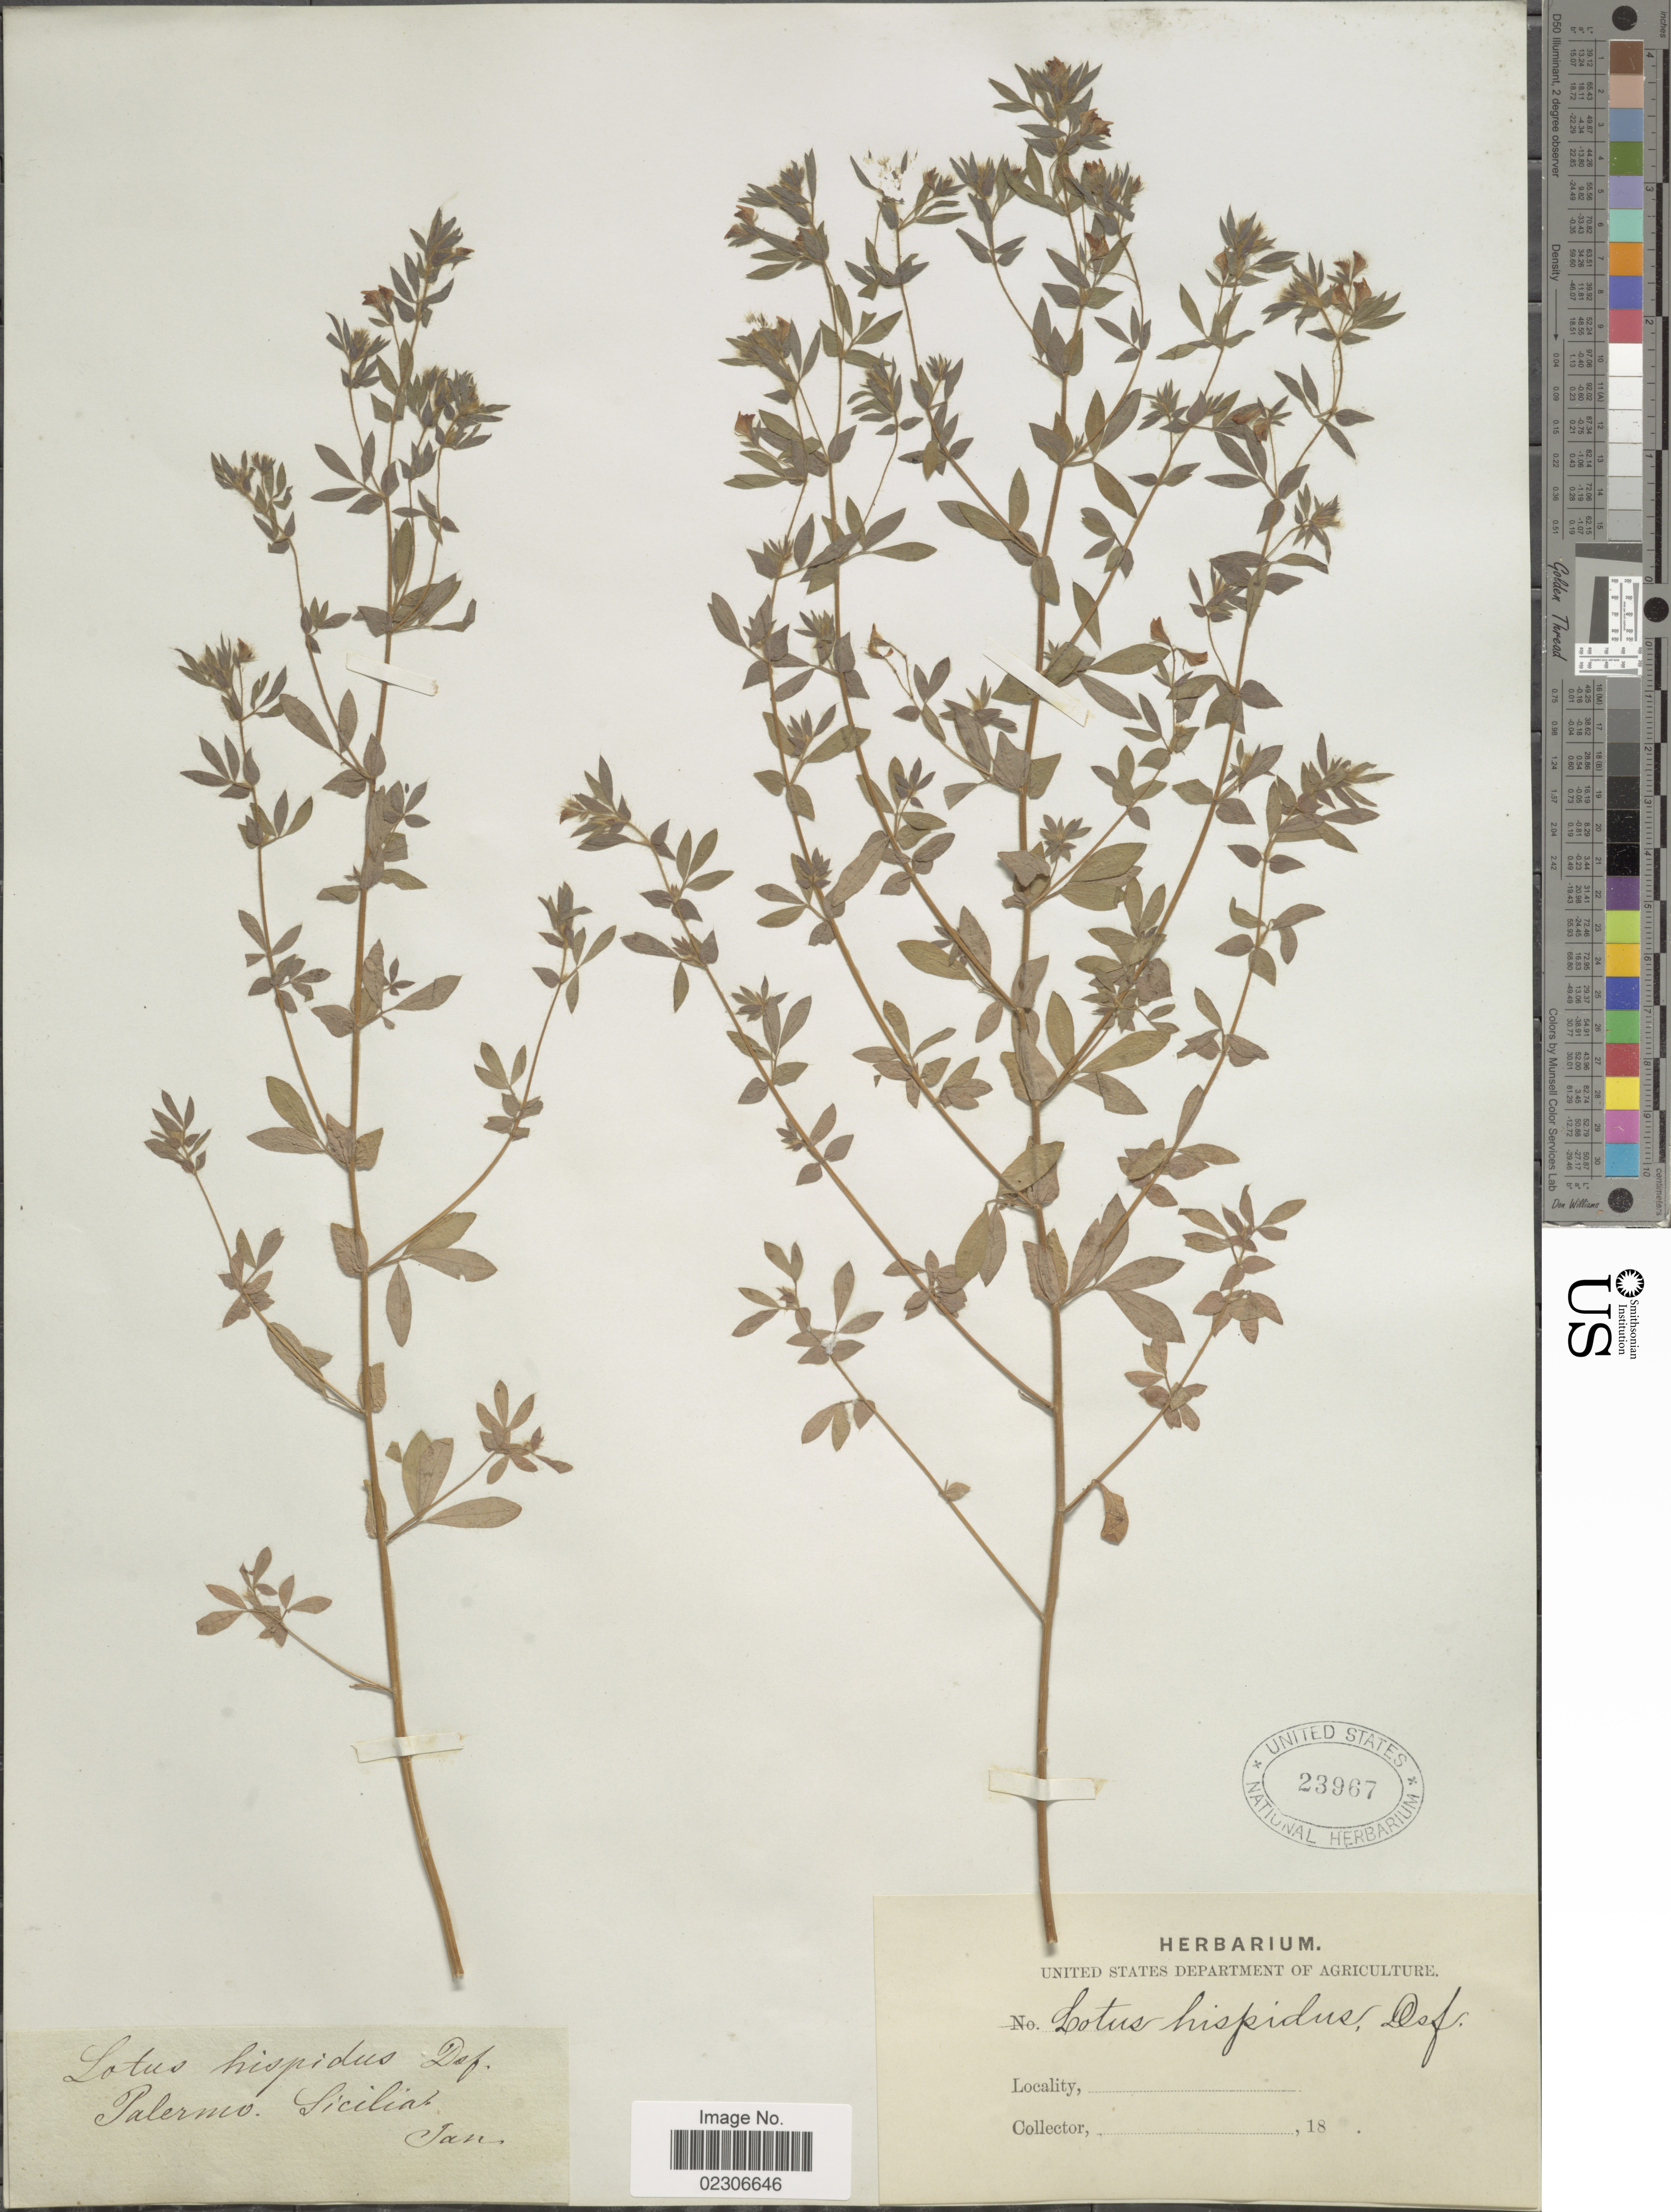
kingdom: Plantae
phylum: Tracheophyta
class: Magnoliopsida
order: Fabales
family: Fabaceae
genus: Lotus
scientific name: Lotus hispidus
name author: DC.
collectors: Facchini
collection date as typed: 18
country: Italy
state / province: Siciliana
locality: Palermo. Sicilia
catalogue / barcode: US 23967